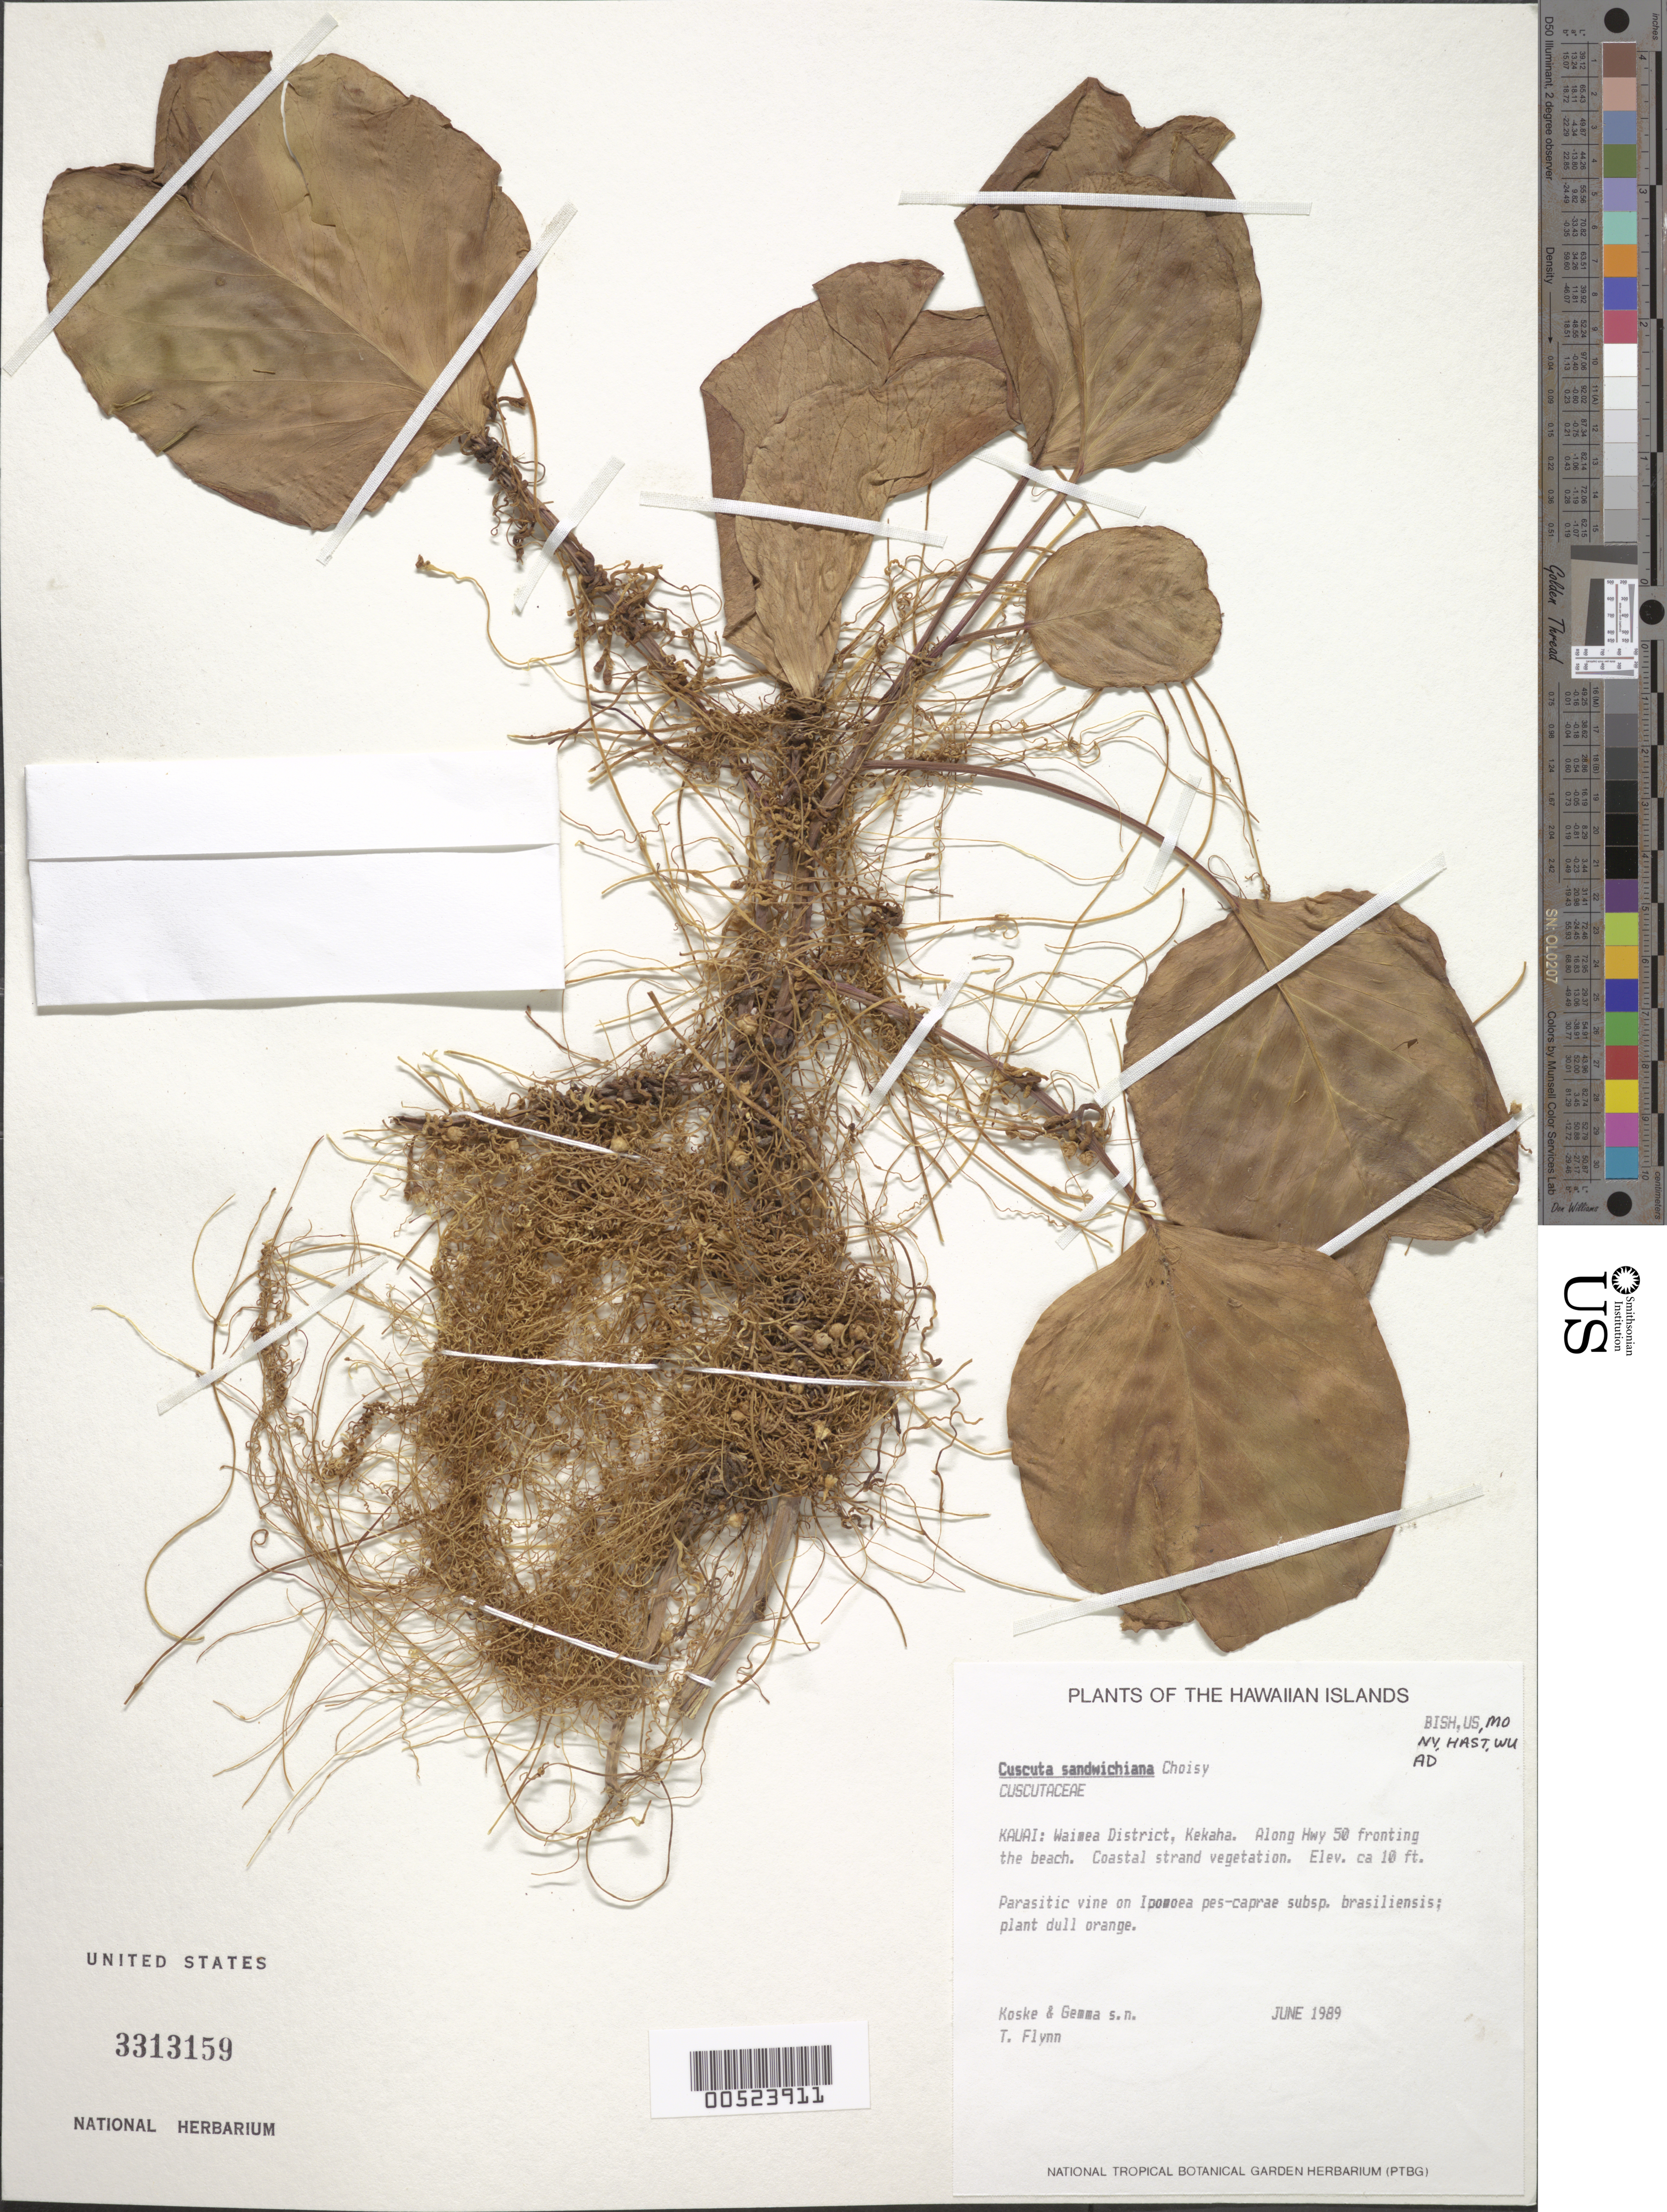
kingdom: Plantae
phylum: Tracheophyta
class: Magnoliopsida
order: Solanales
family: Convolvulaceae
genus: Cuscuta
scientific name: Cuscuta sandwichiana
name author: Choisy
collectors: -. Koske, -. Gemma & T. W. Flynn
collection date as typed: Jun 1989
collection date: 1989-06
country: United States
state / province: Hawaii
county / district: Kauai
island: Kaua'i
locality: Waimea Dist, Kekaha, along Hwy 50 fronting the beach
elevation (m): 3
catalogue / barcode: US 3313159